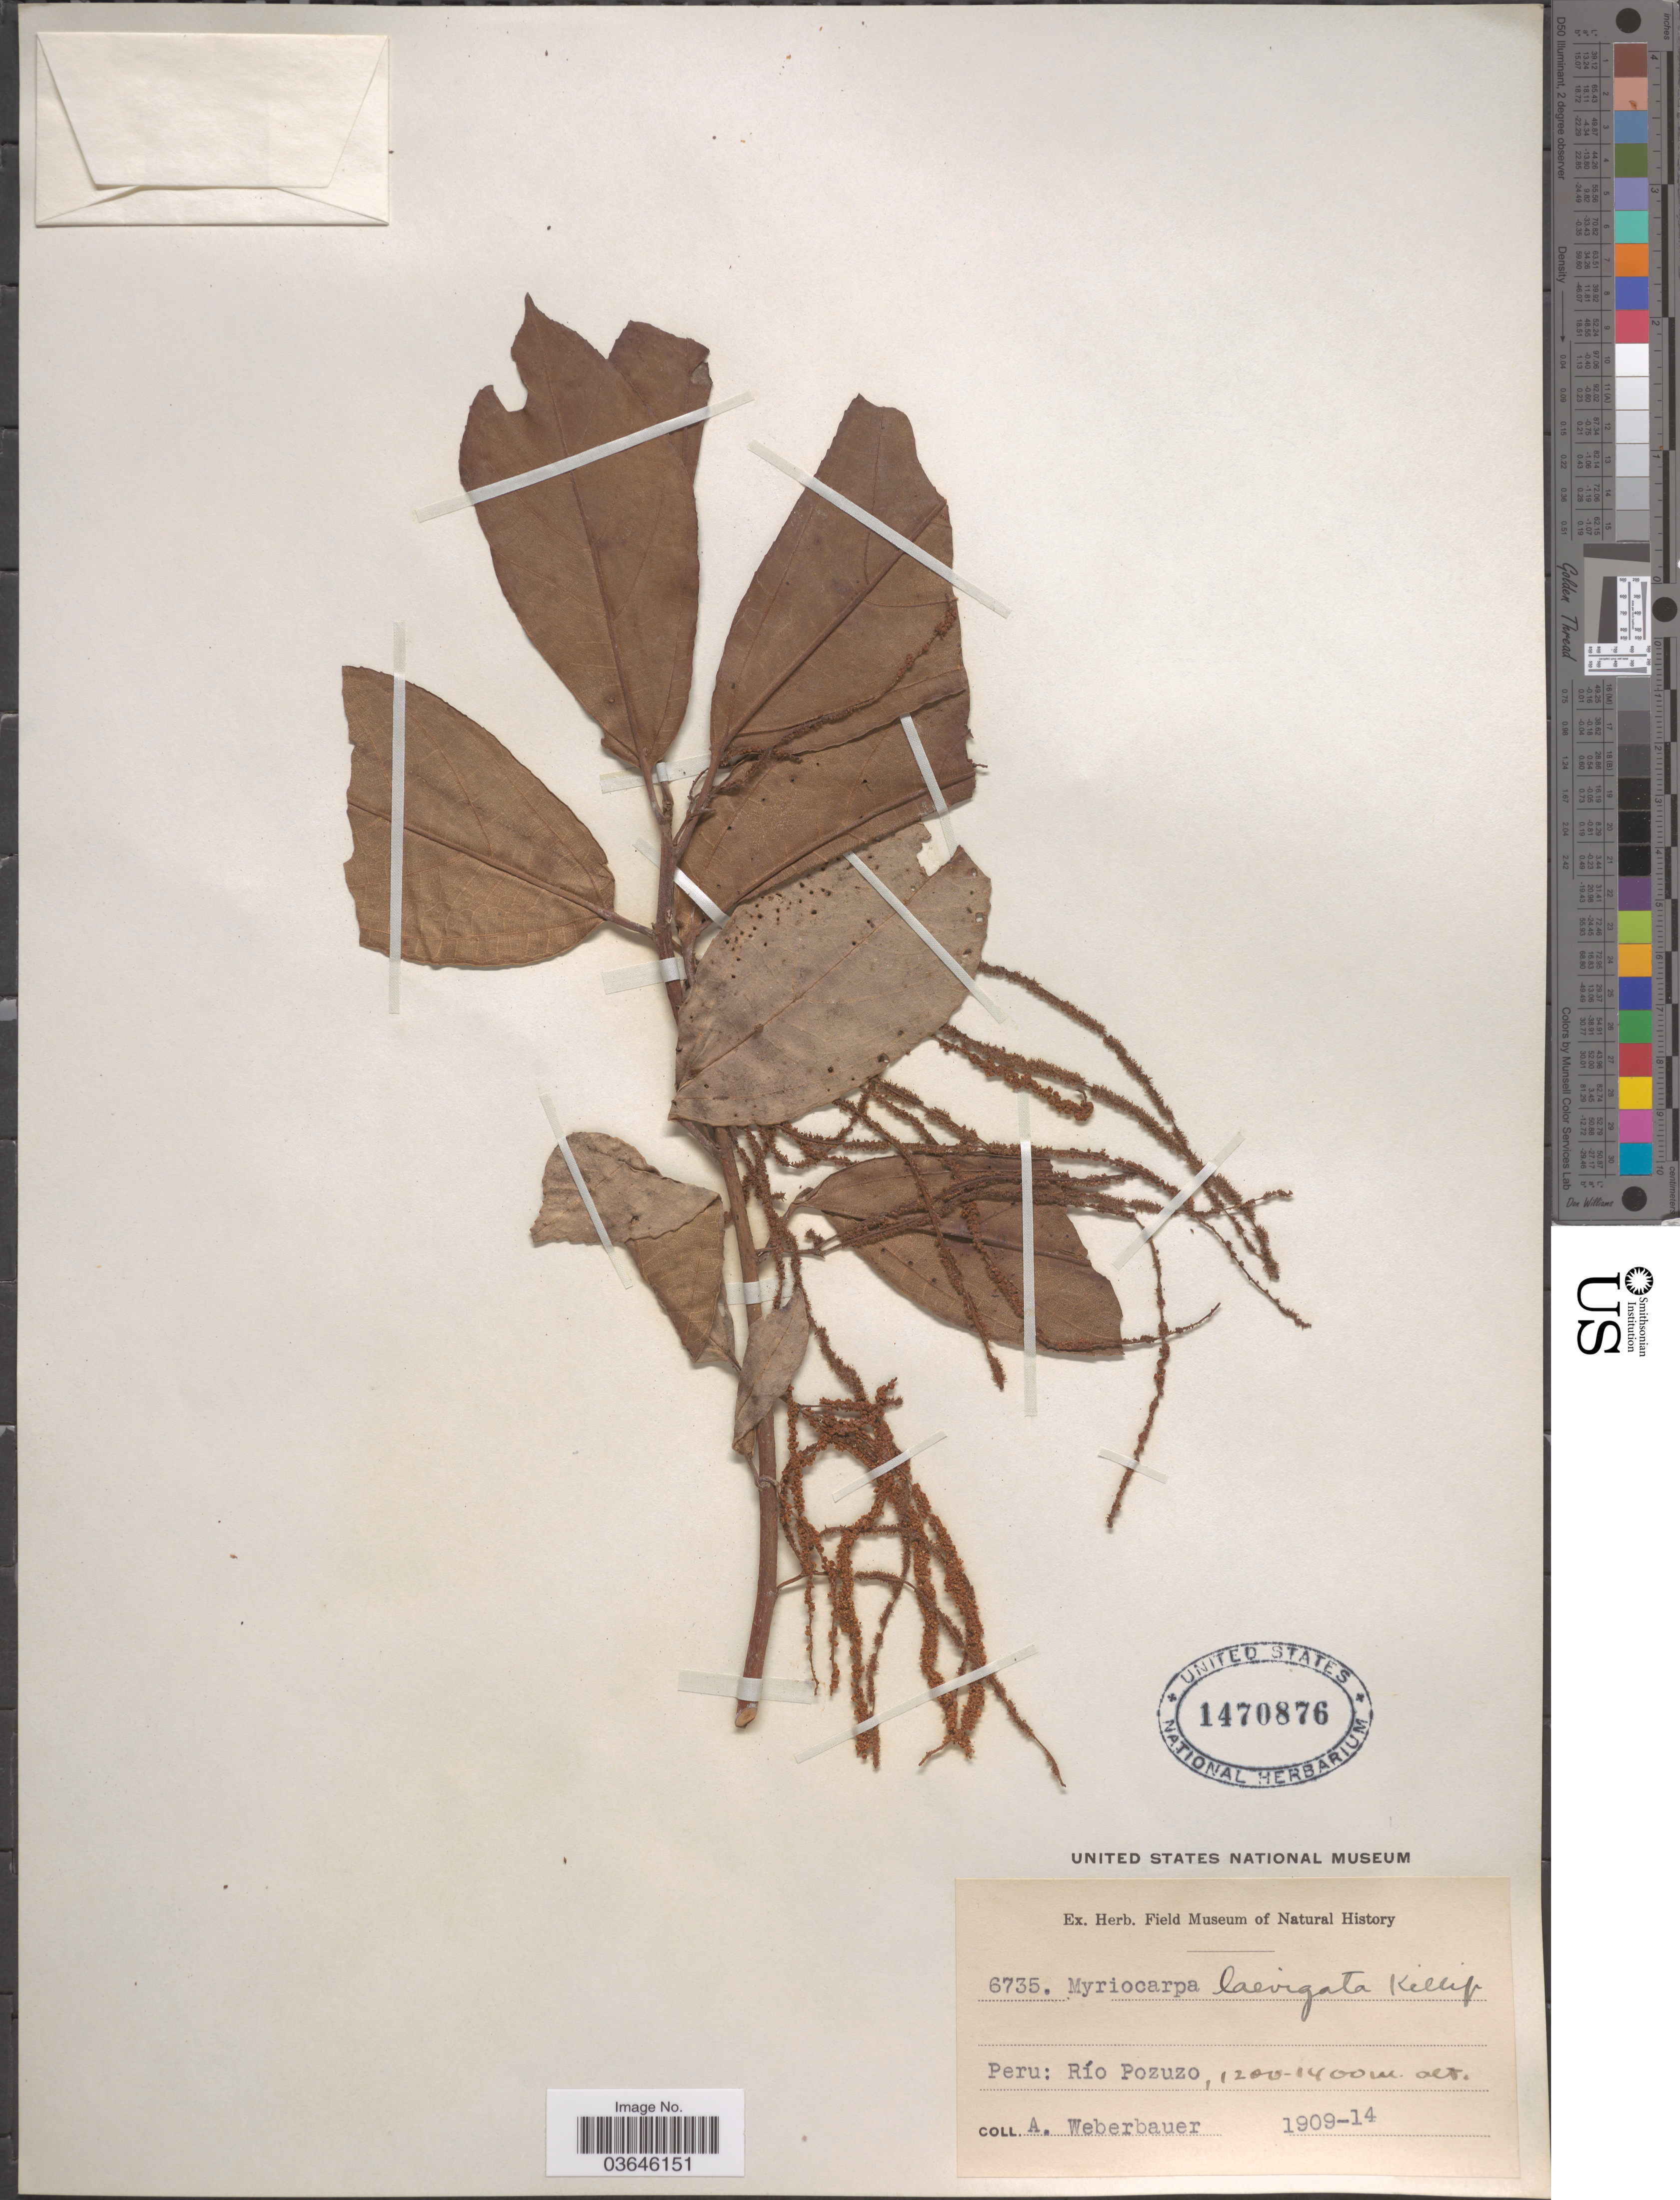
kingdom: Plantae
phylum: Tracheophyta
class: Magnoliopsida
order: Rosales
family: Urticaceae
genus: Myriocarpa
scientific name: Myriocarpa laevigata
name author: Killip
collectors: A. Weberbauer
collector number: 6735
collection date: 1909/1914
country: Peru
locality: Río Pozuzo.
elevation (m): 1200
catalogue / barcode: US 1470876